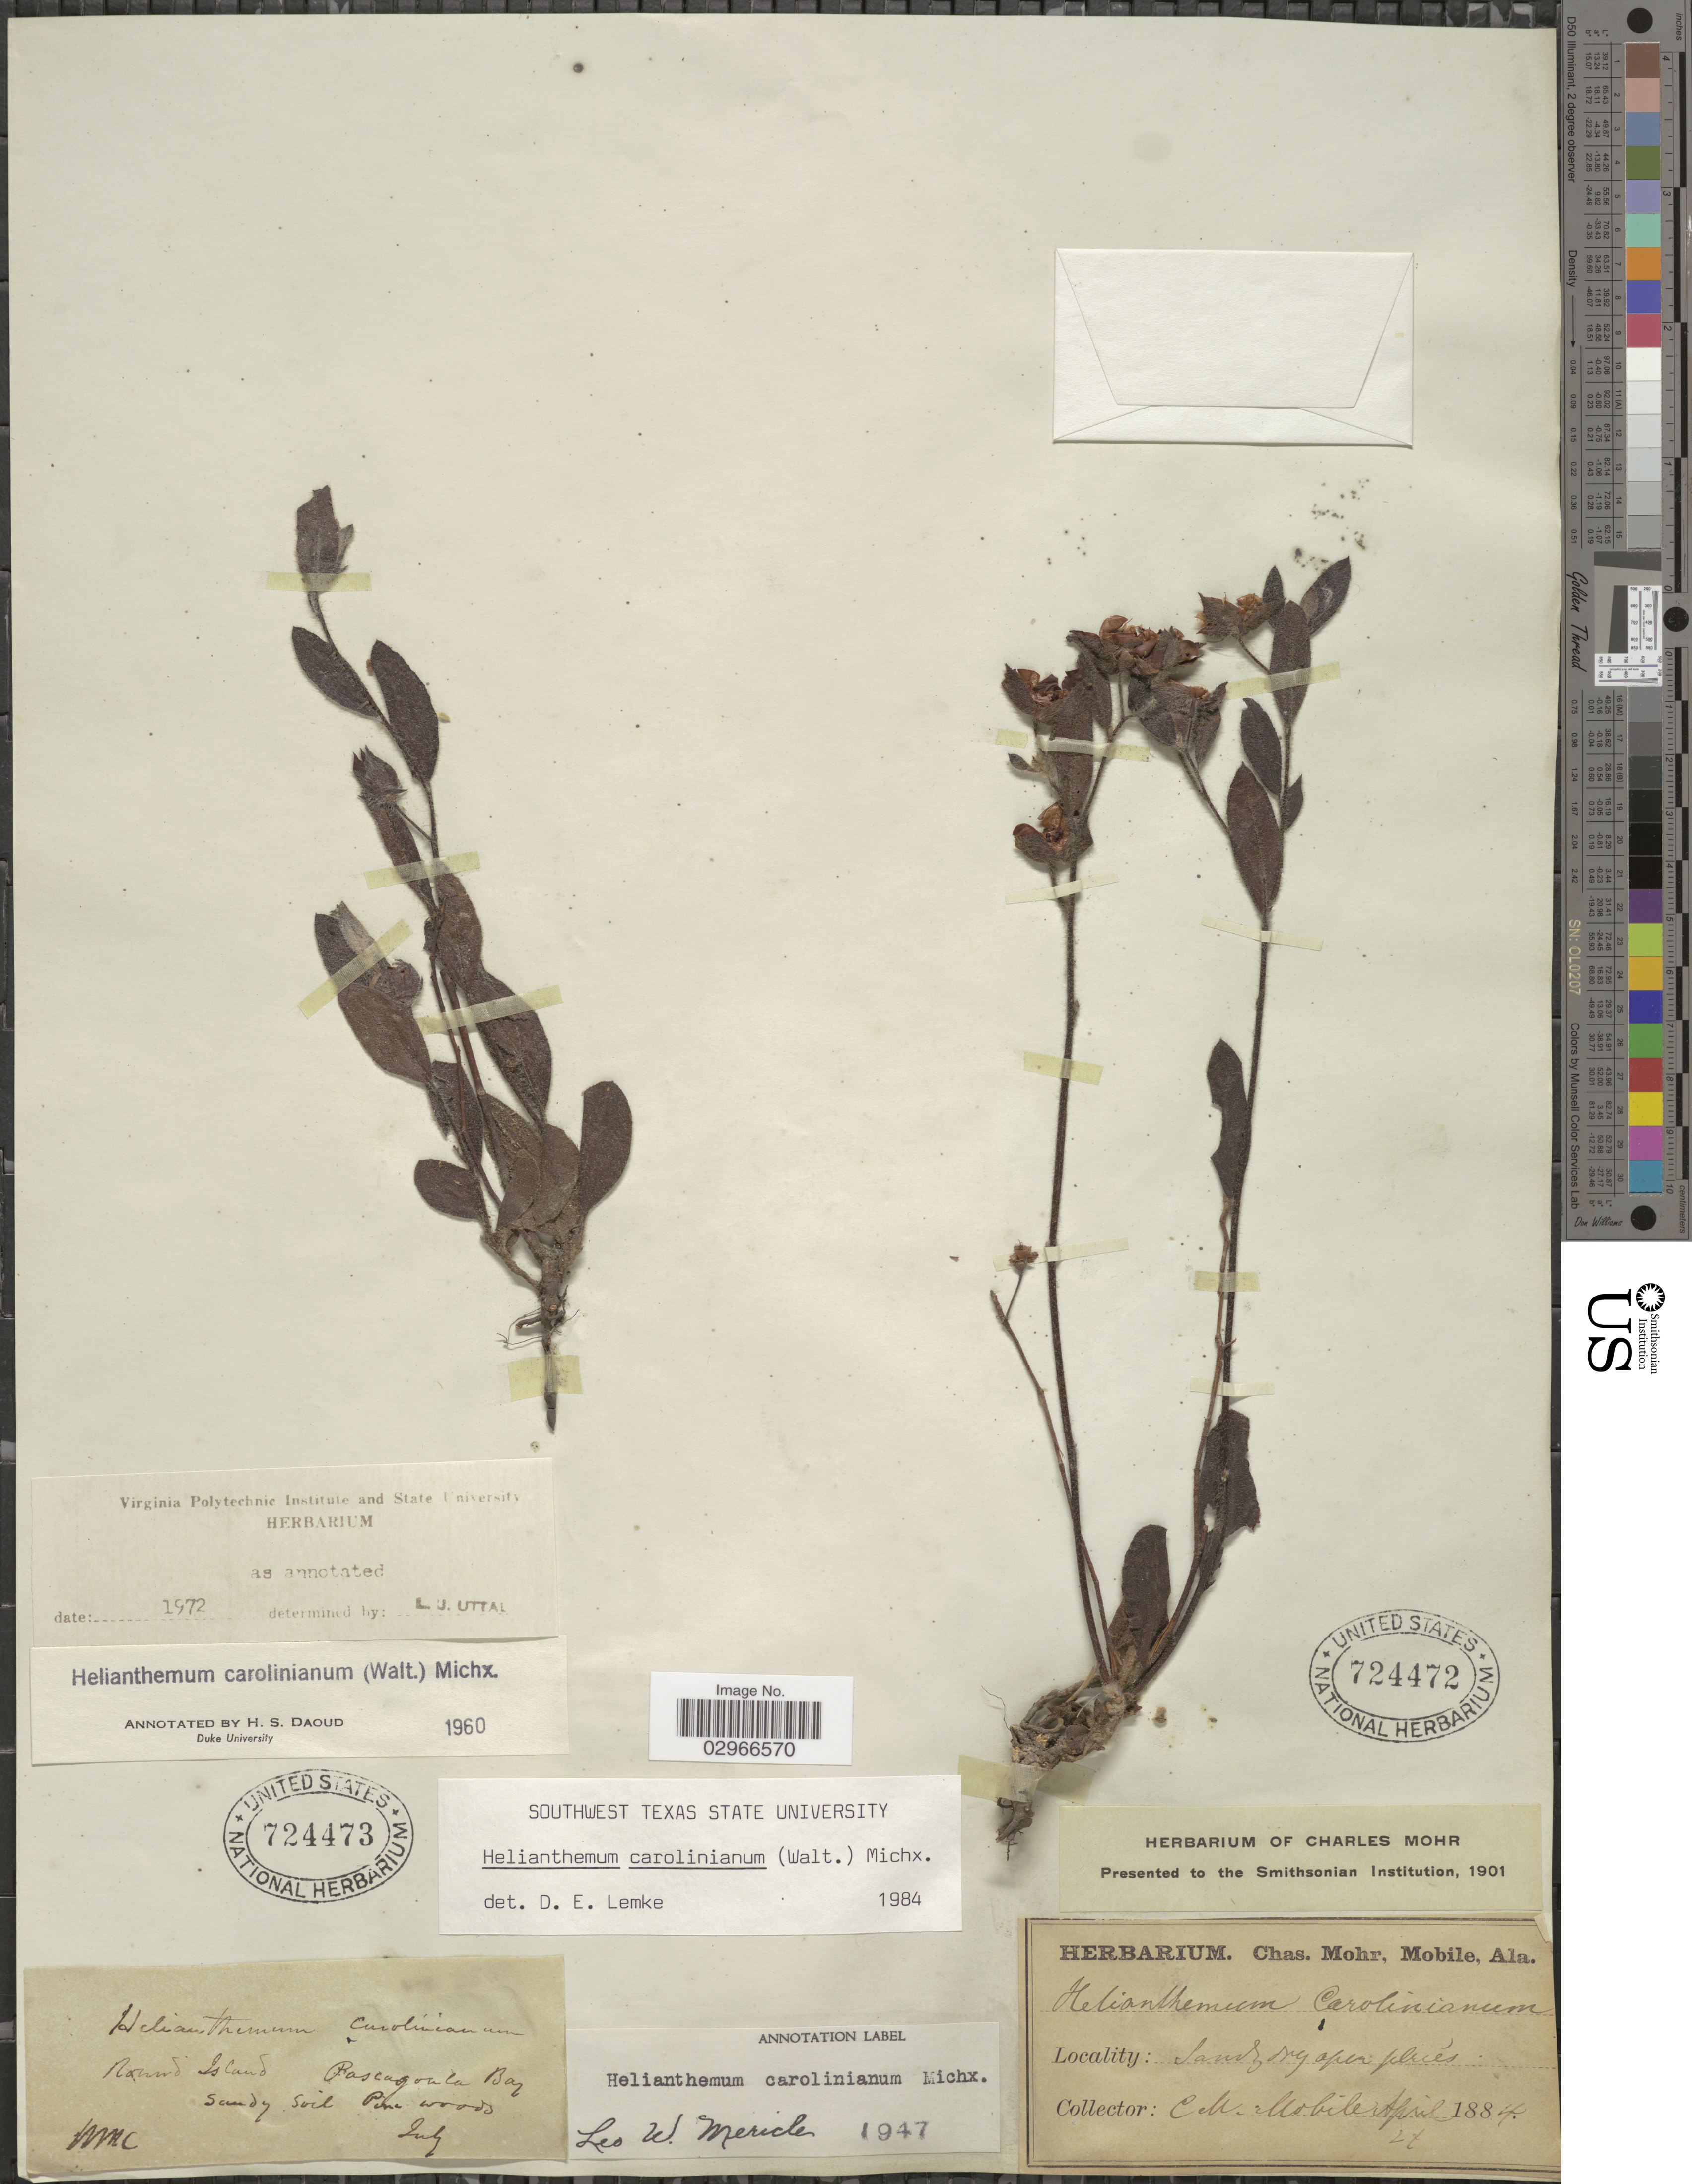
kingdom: Plantae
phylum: Tracheophyta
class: Magnoliopsida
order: Malvales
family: Cistaceae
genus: Helianthemum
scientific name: Helianthemum carolinianum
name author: (Walter) Michx.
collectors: Mohr, C. T. (herbarium)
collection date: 1884-04-27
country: United States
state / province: Alabama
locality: Mobile.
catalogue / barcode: US 724472-2